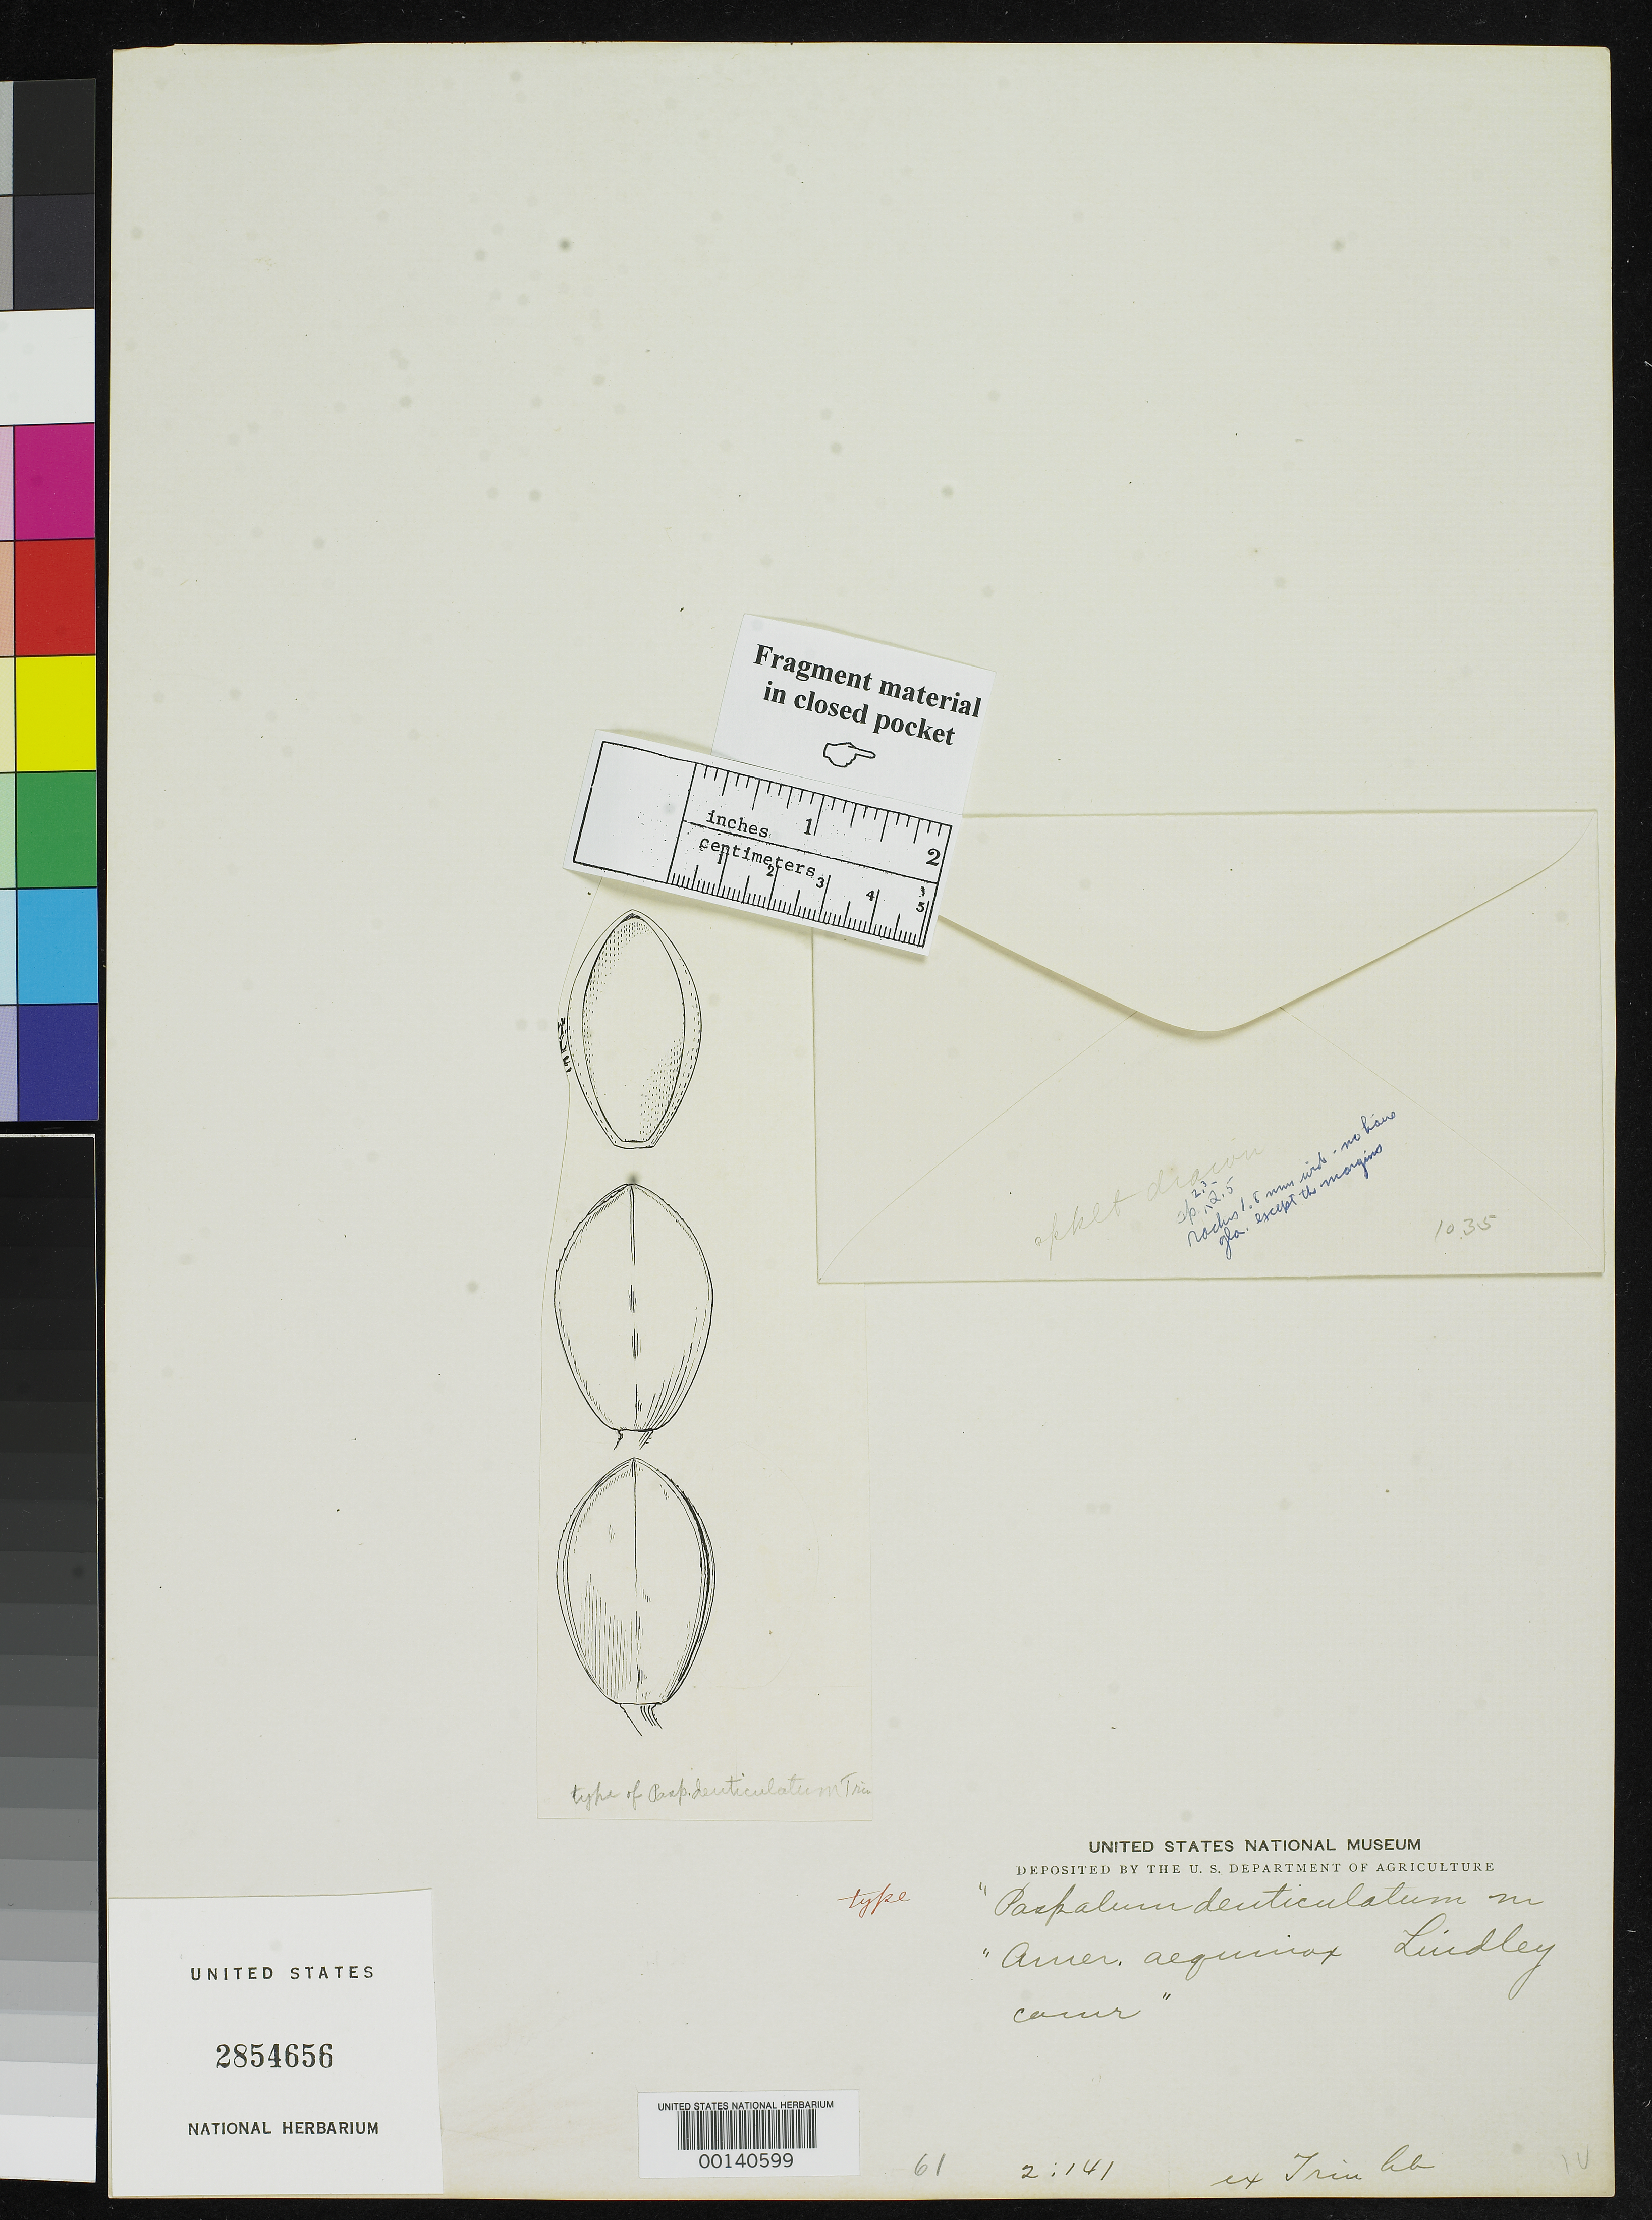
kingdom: Plantae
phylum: Tracheophyta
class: Liliopsida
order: Poales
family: Poaceae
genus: Paspalum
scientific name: Paspalum denticulatum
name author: Trin.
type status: Type Fragment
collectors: J. Lindley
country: Brazil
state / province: Minas Gerais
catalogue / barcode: US 2854656